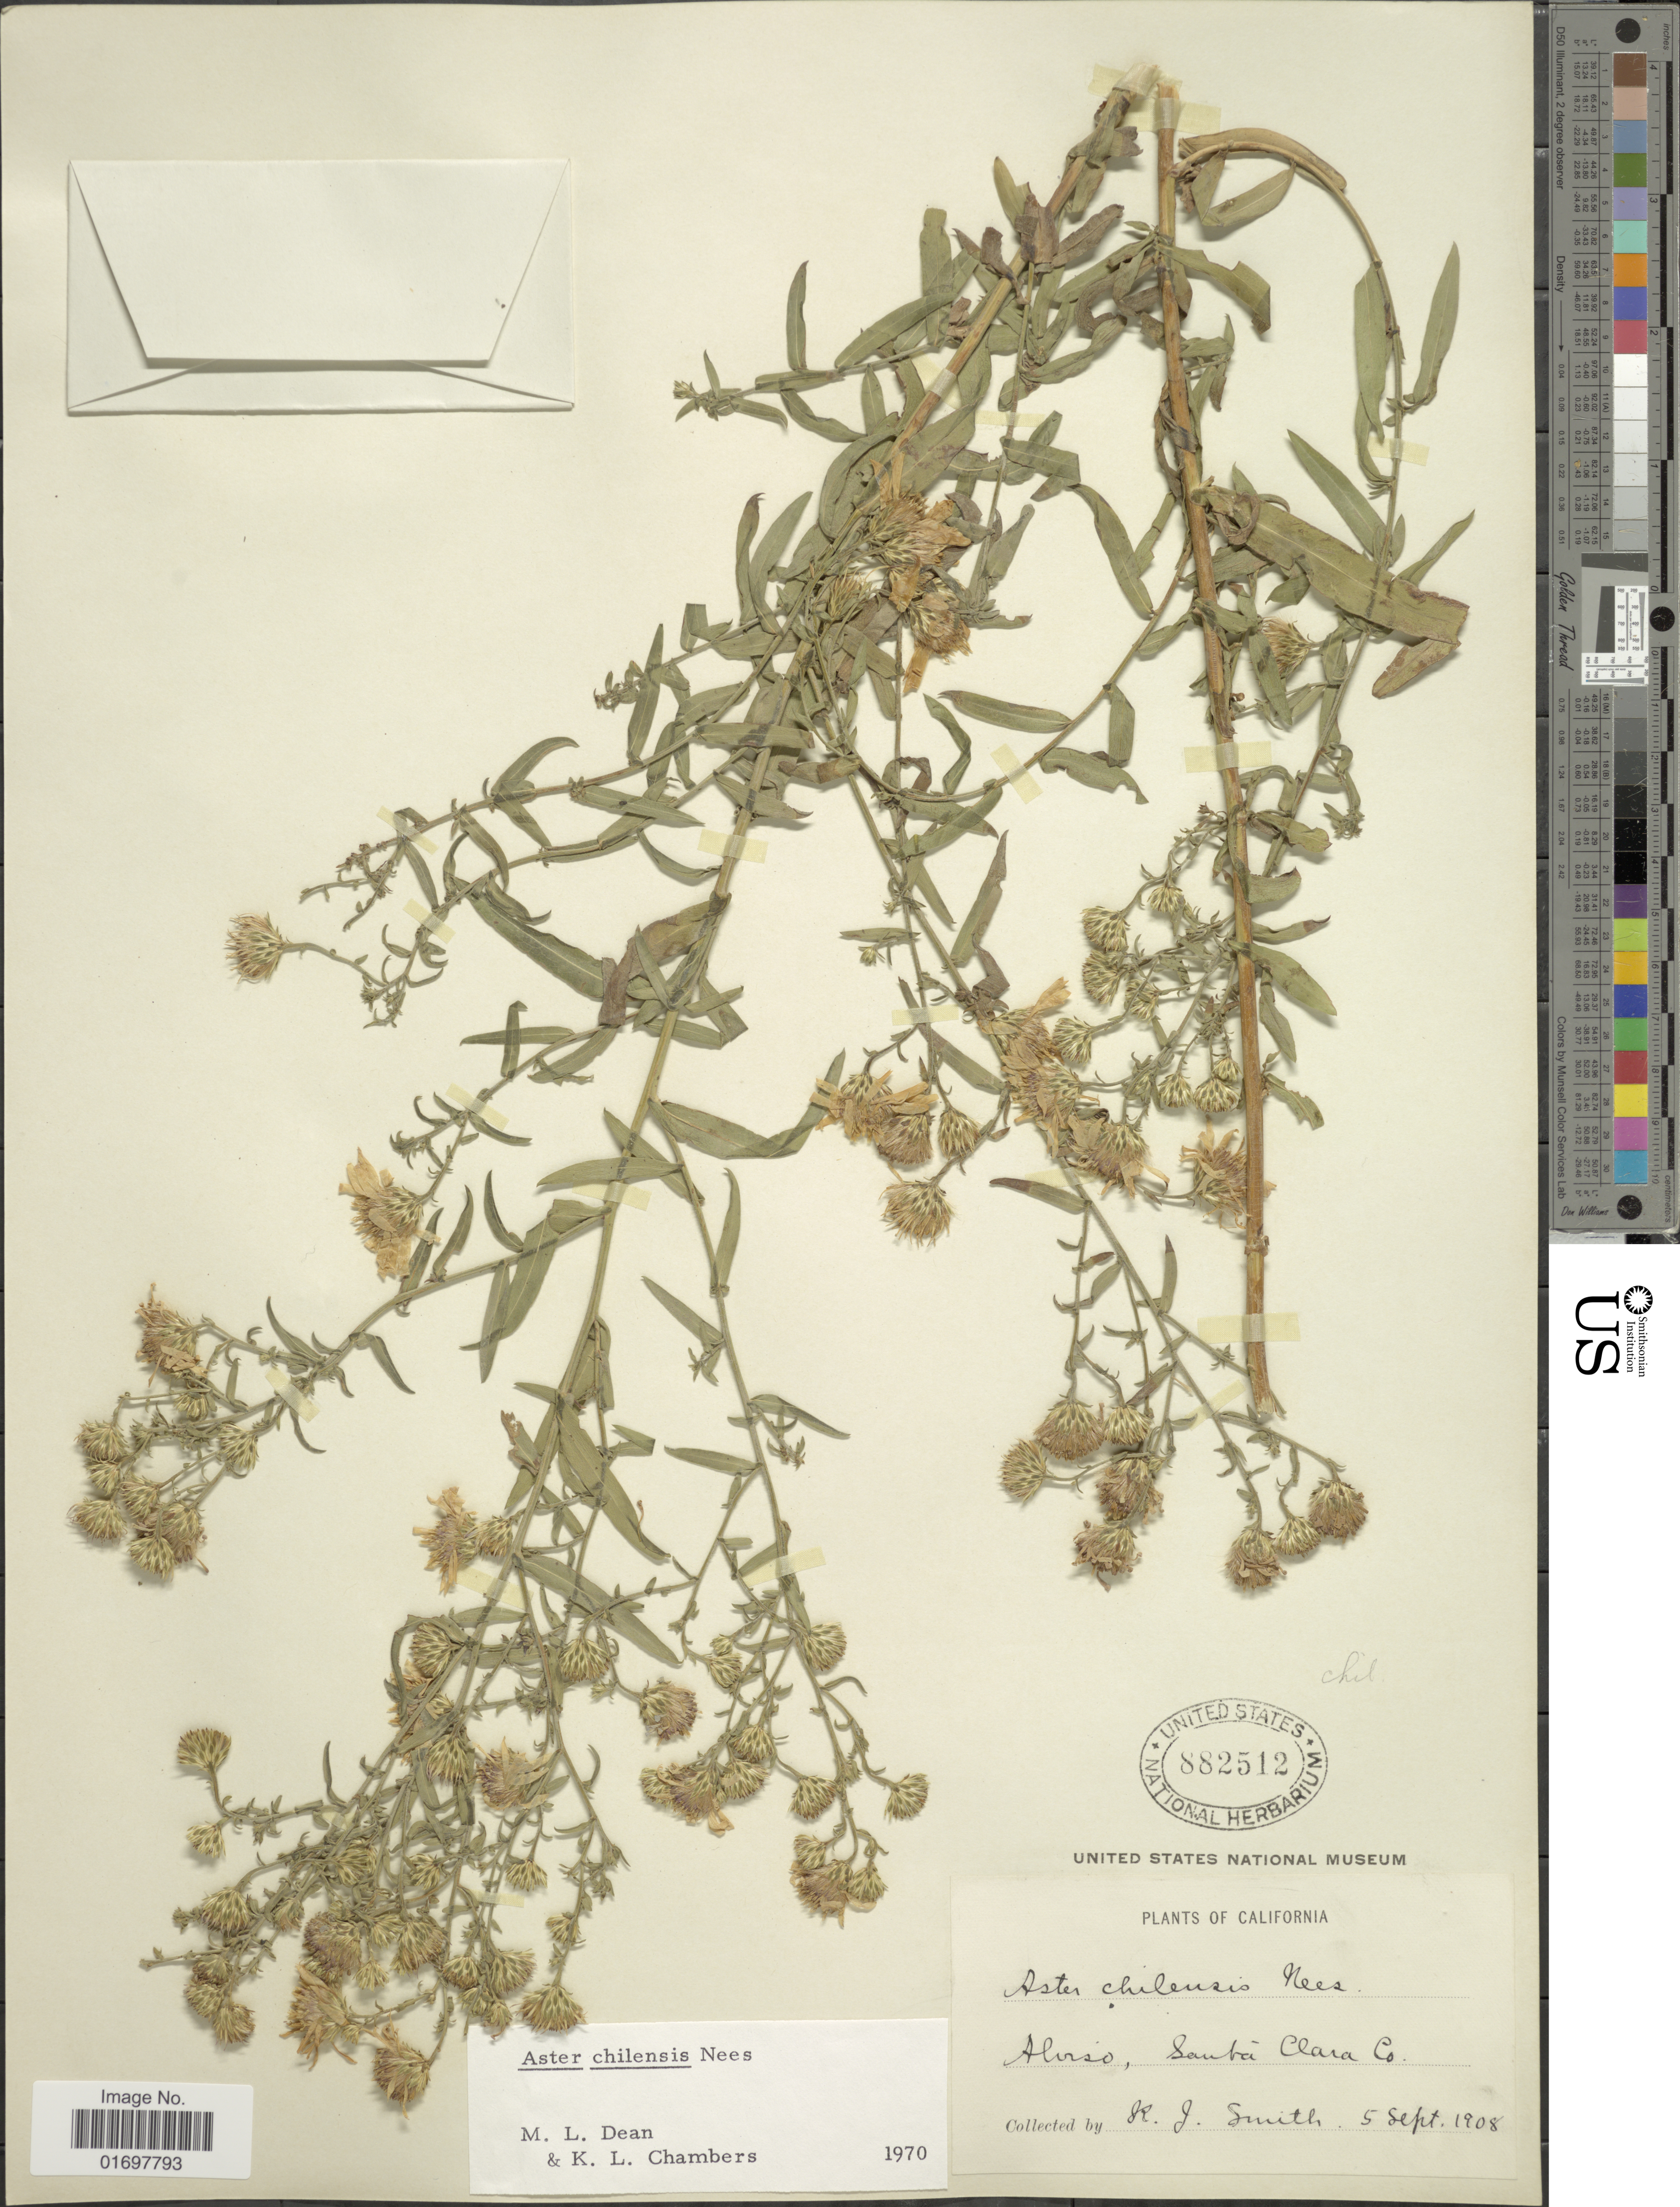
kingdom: Plantae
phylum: Tracheophyta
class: Magnoliopsida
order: Asterales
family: Asteraceae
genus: Symphyotrichum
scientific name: Symphyotrichum chilense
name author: (Nees) G.L. Nesom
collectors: R. J. Smith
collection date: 1908-09-05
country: United States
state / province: California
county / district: Santa Clara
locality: Alviso,Santa Clara Co.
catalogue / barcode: US 882512